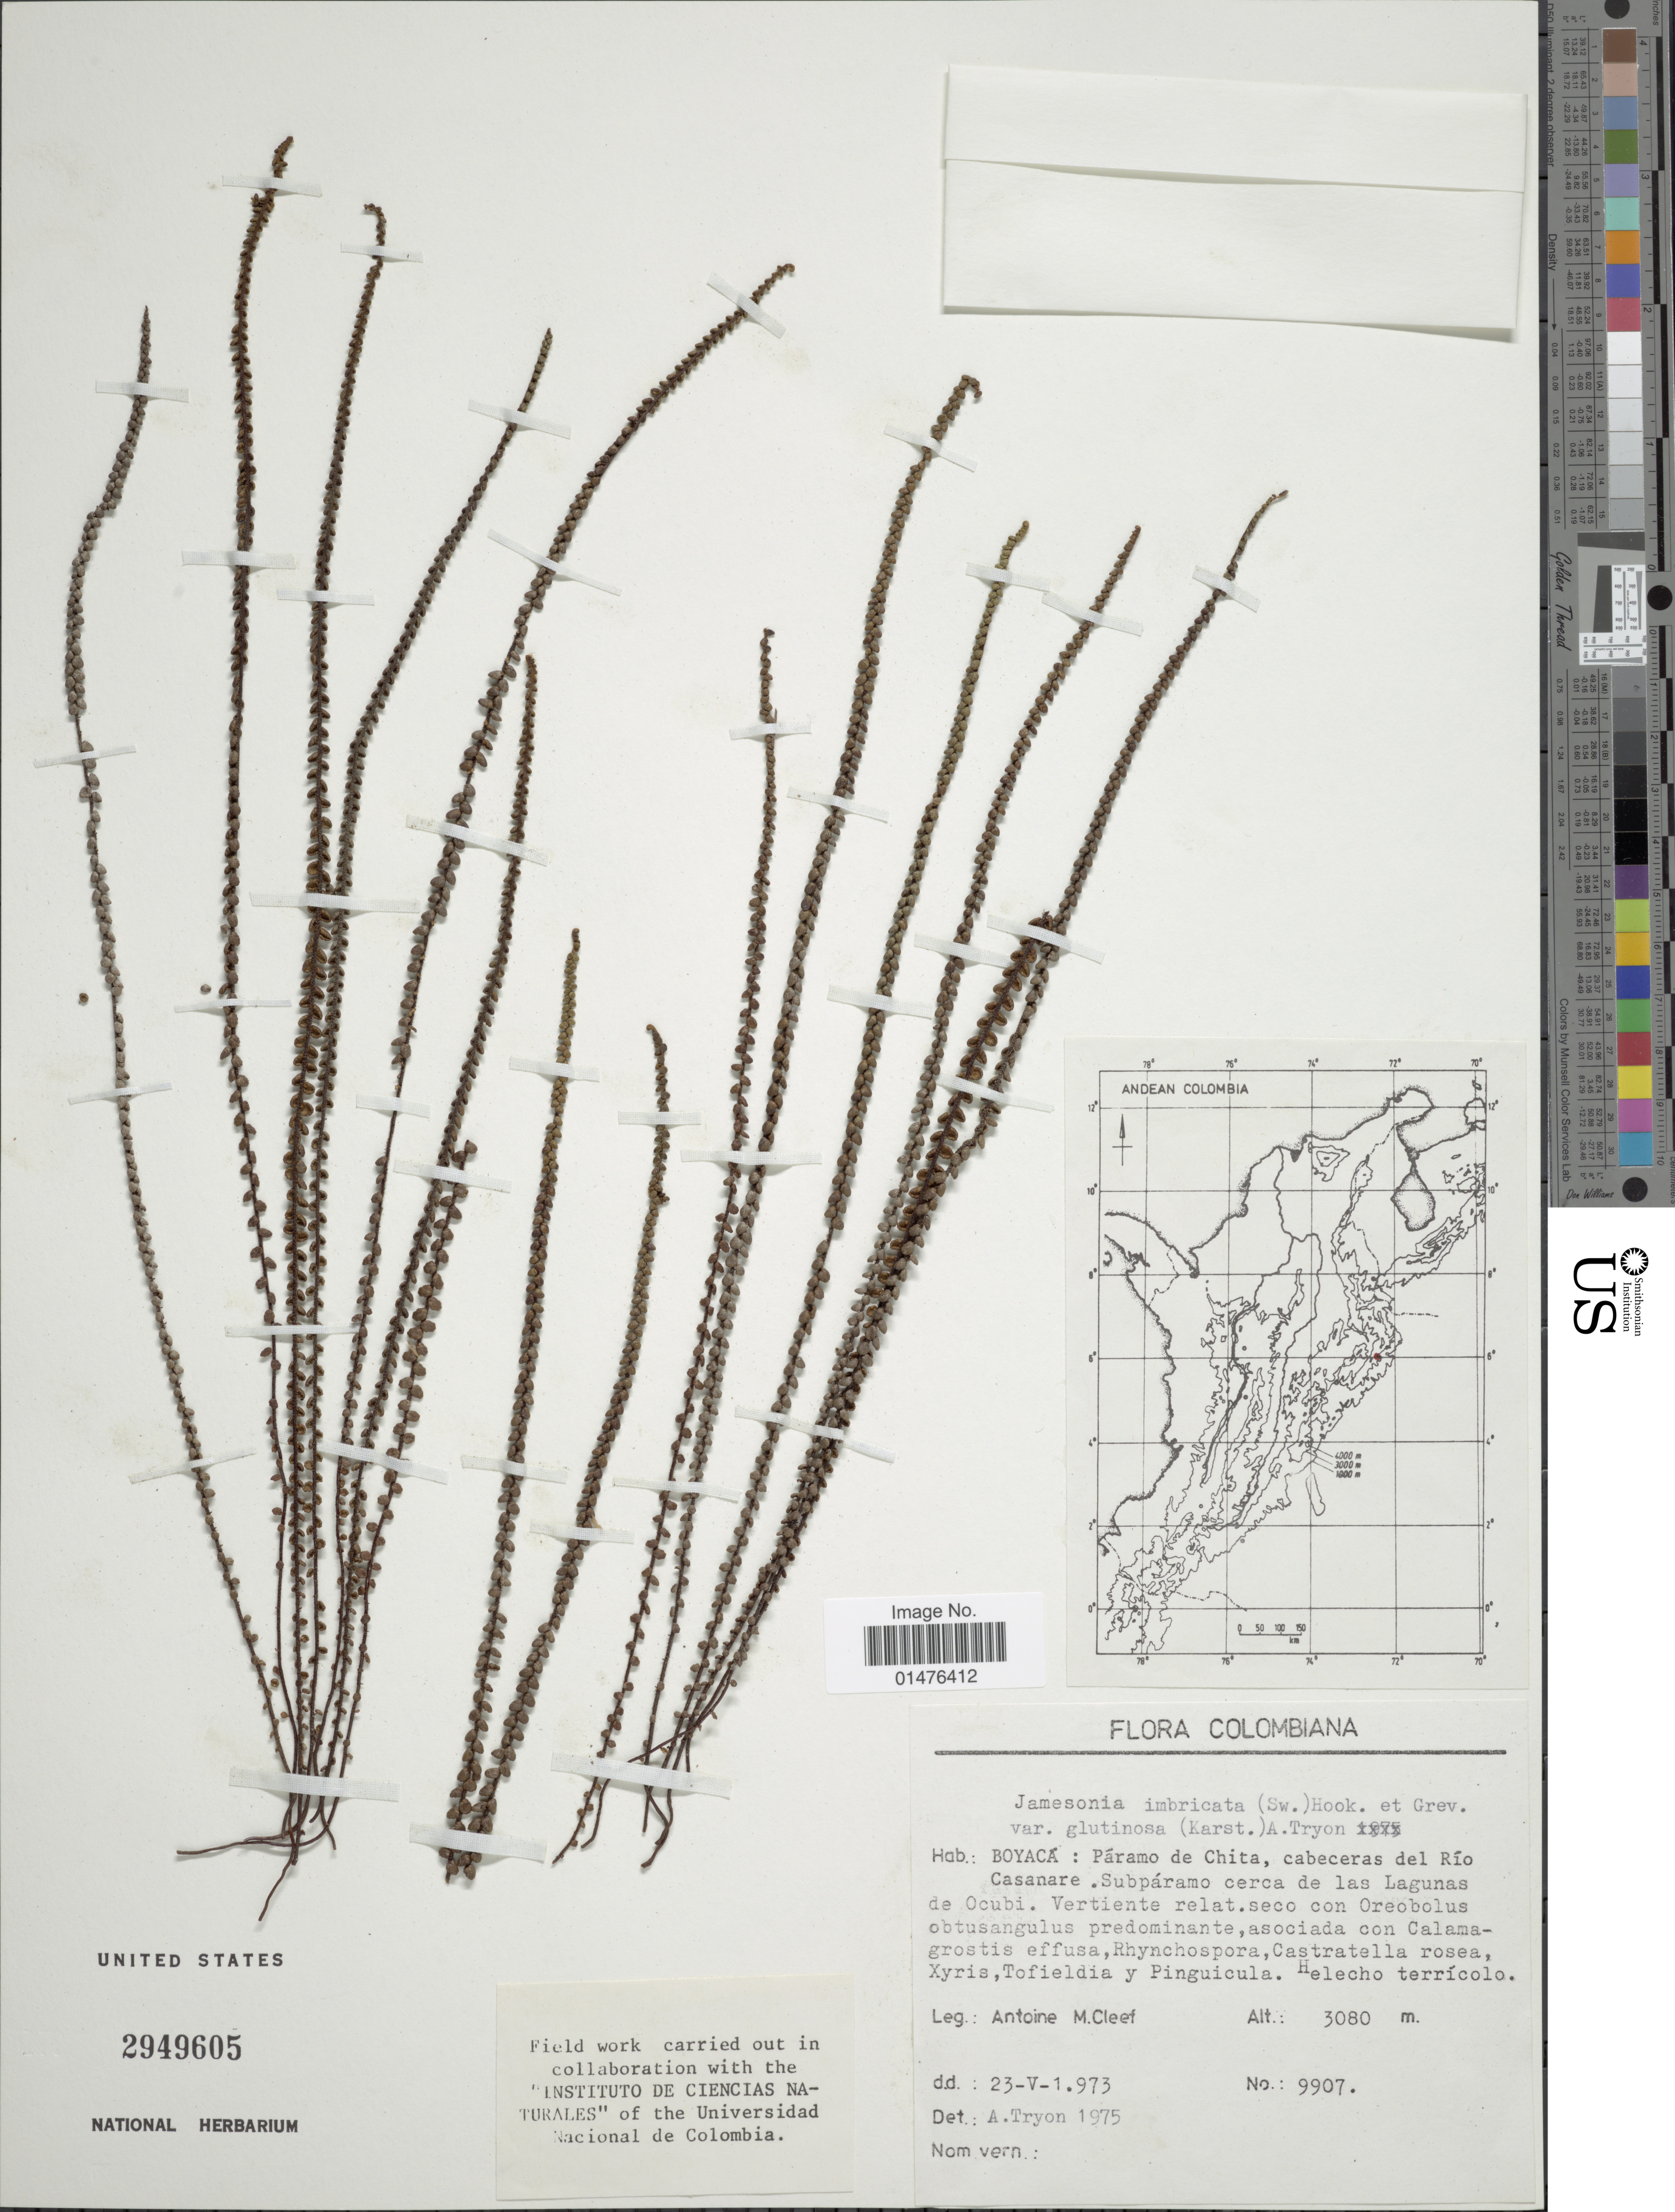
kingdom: Plantae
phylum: Tracheophyta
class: Polypodiopsida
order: Polypodiales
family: Pteridaceae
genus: Jamesonia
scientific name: Jamesonia imbricata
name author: (Sw.) Hook. & Grev.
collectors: A. M. Cleef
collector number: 9907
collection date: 1973-05-23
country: Colombia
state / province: Boyacá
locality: Páramo de Chita, cabeceras del Río Casanare. Subpáramo cerca de las Lagunas de Ocubi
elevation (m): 3080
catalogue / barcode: US 2949605